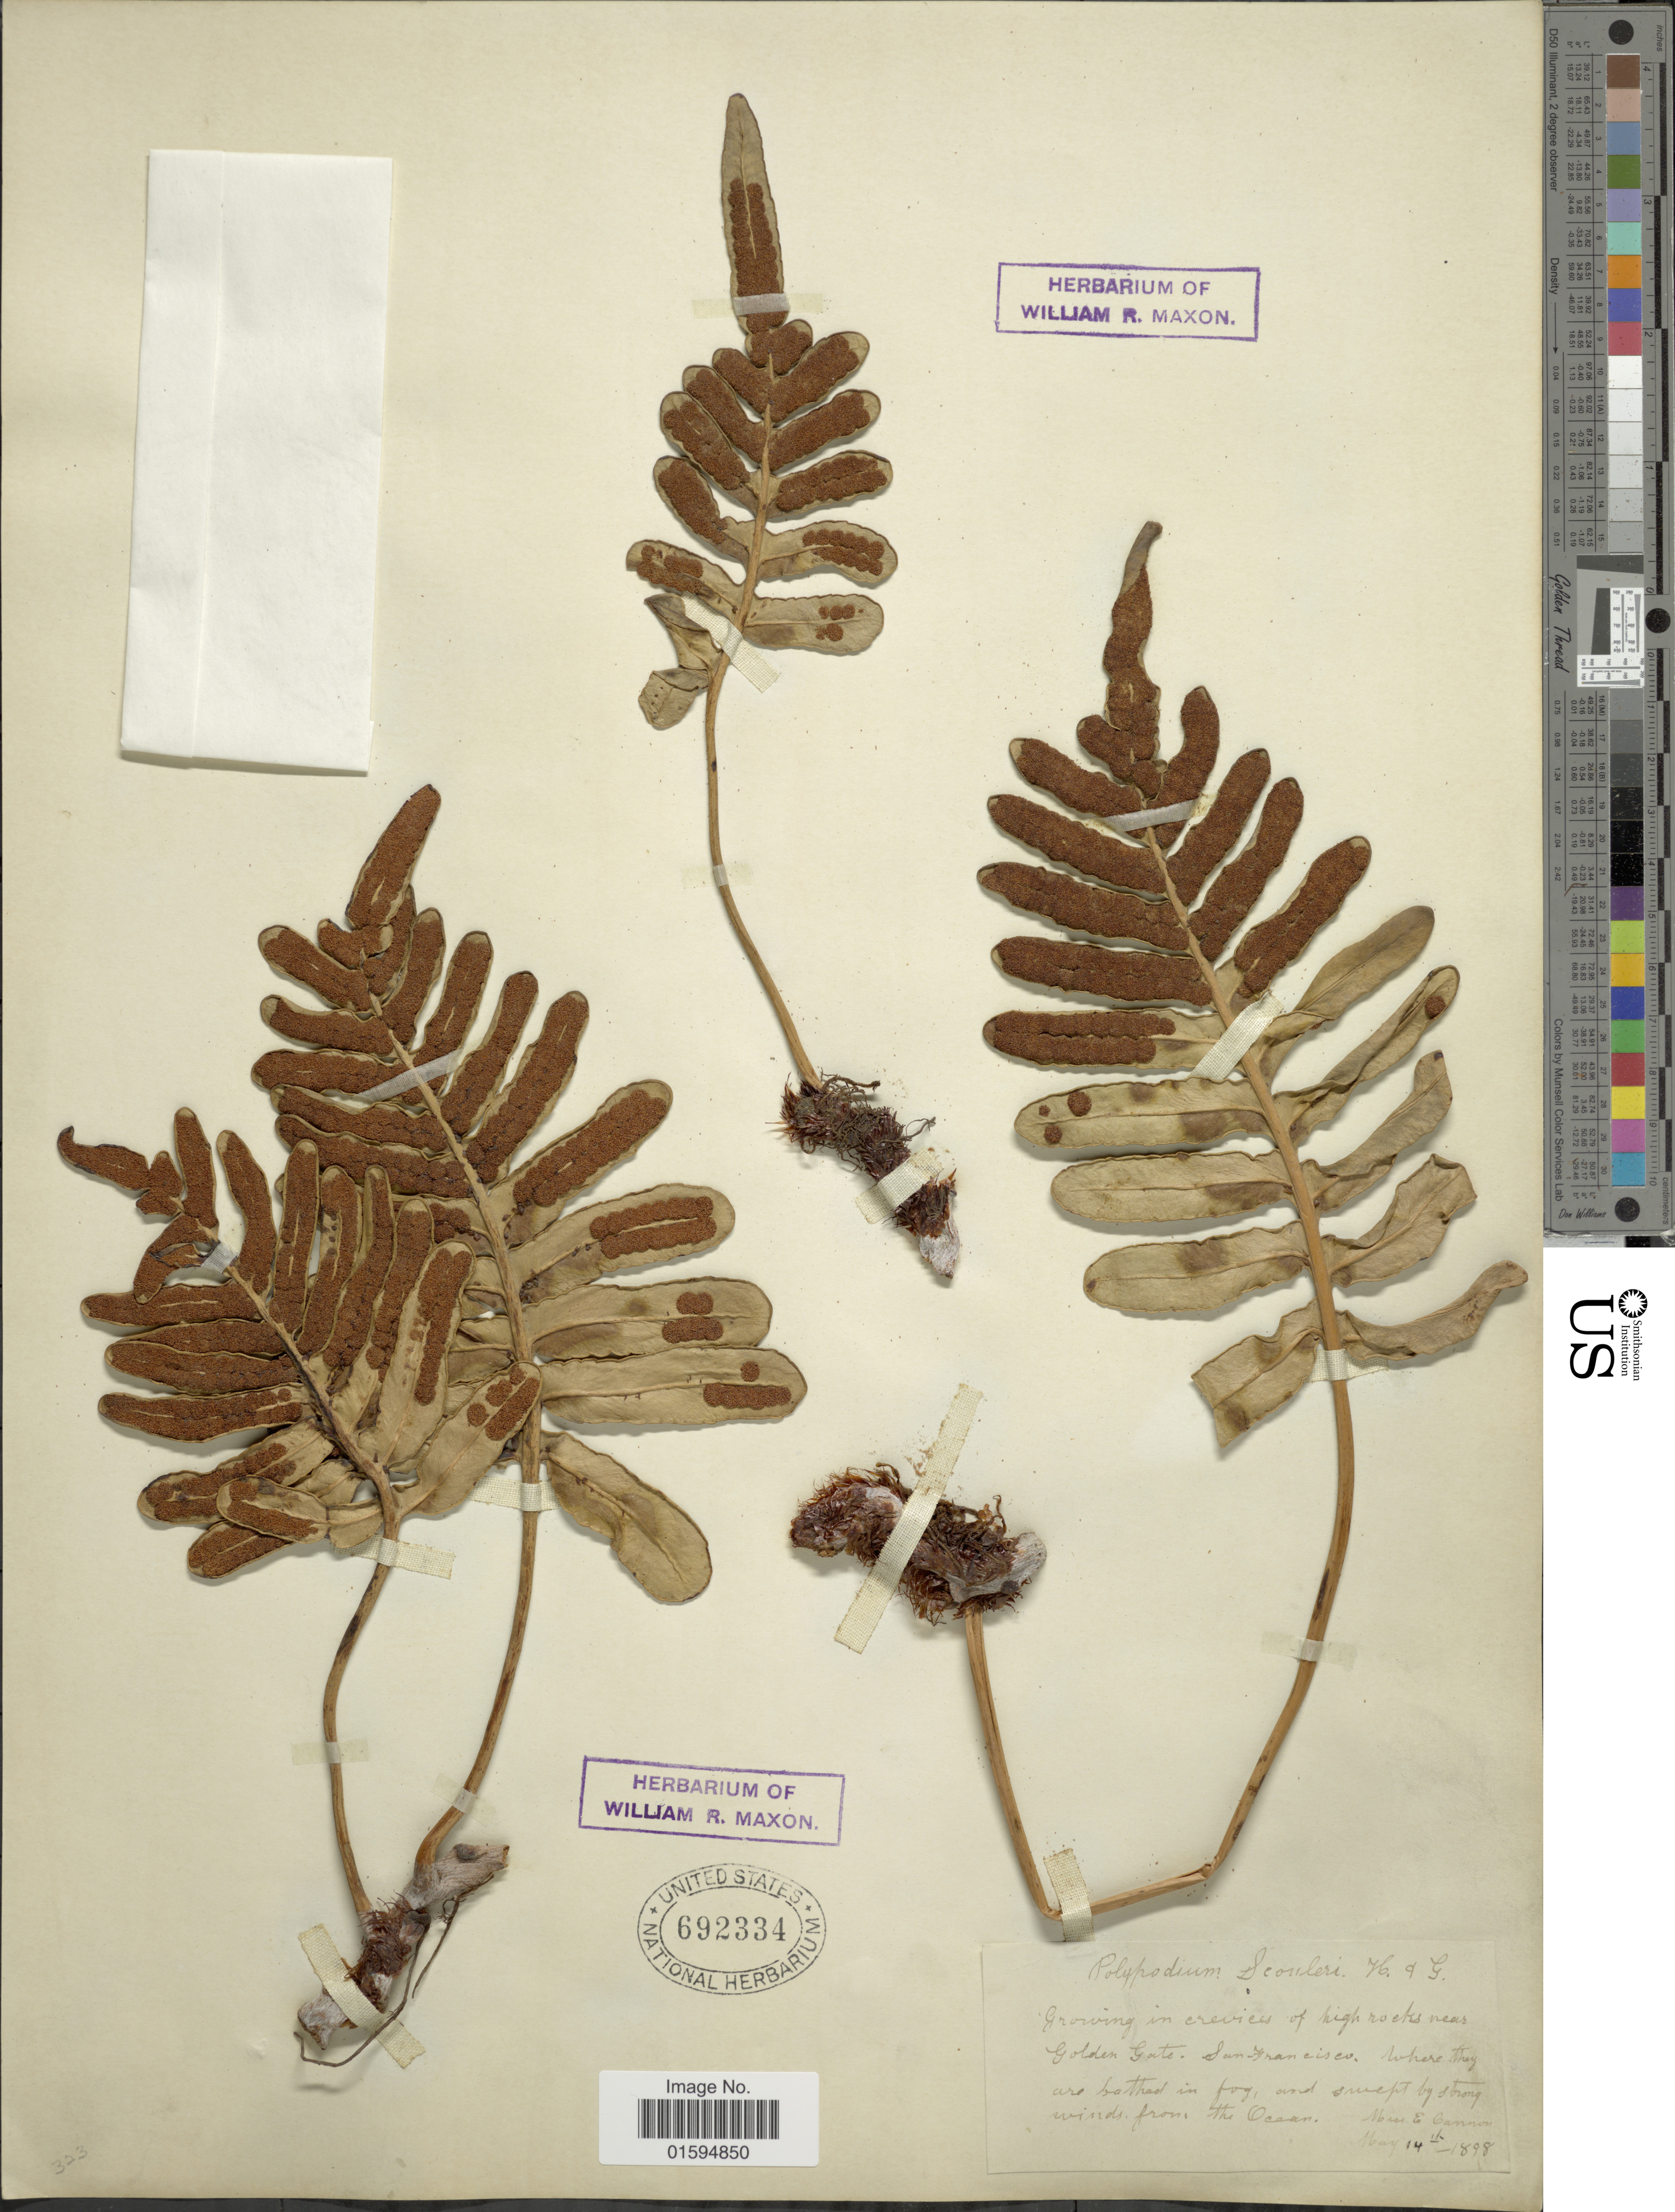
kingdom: Plantae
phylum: Tracheophyta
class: Polypodiopsida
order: Polypodiales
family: Polypodiaceae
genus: Polypodium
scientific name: Polypodium scouleri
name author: Hook. & Grev.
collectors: E. Cannon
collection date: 1898-05-14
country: United States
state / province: California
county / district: San Francisco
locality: Growing in crevies of high rocks near Golden Gate. San Francisco.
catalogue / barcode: US 692334